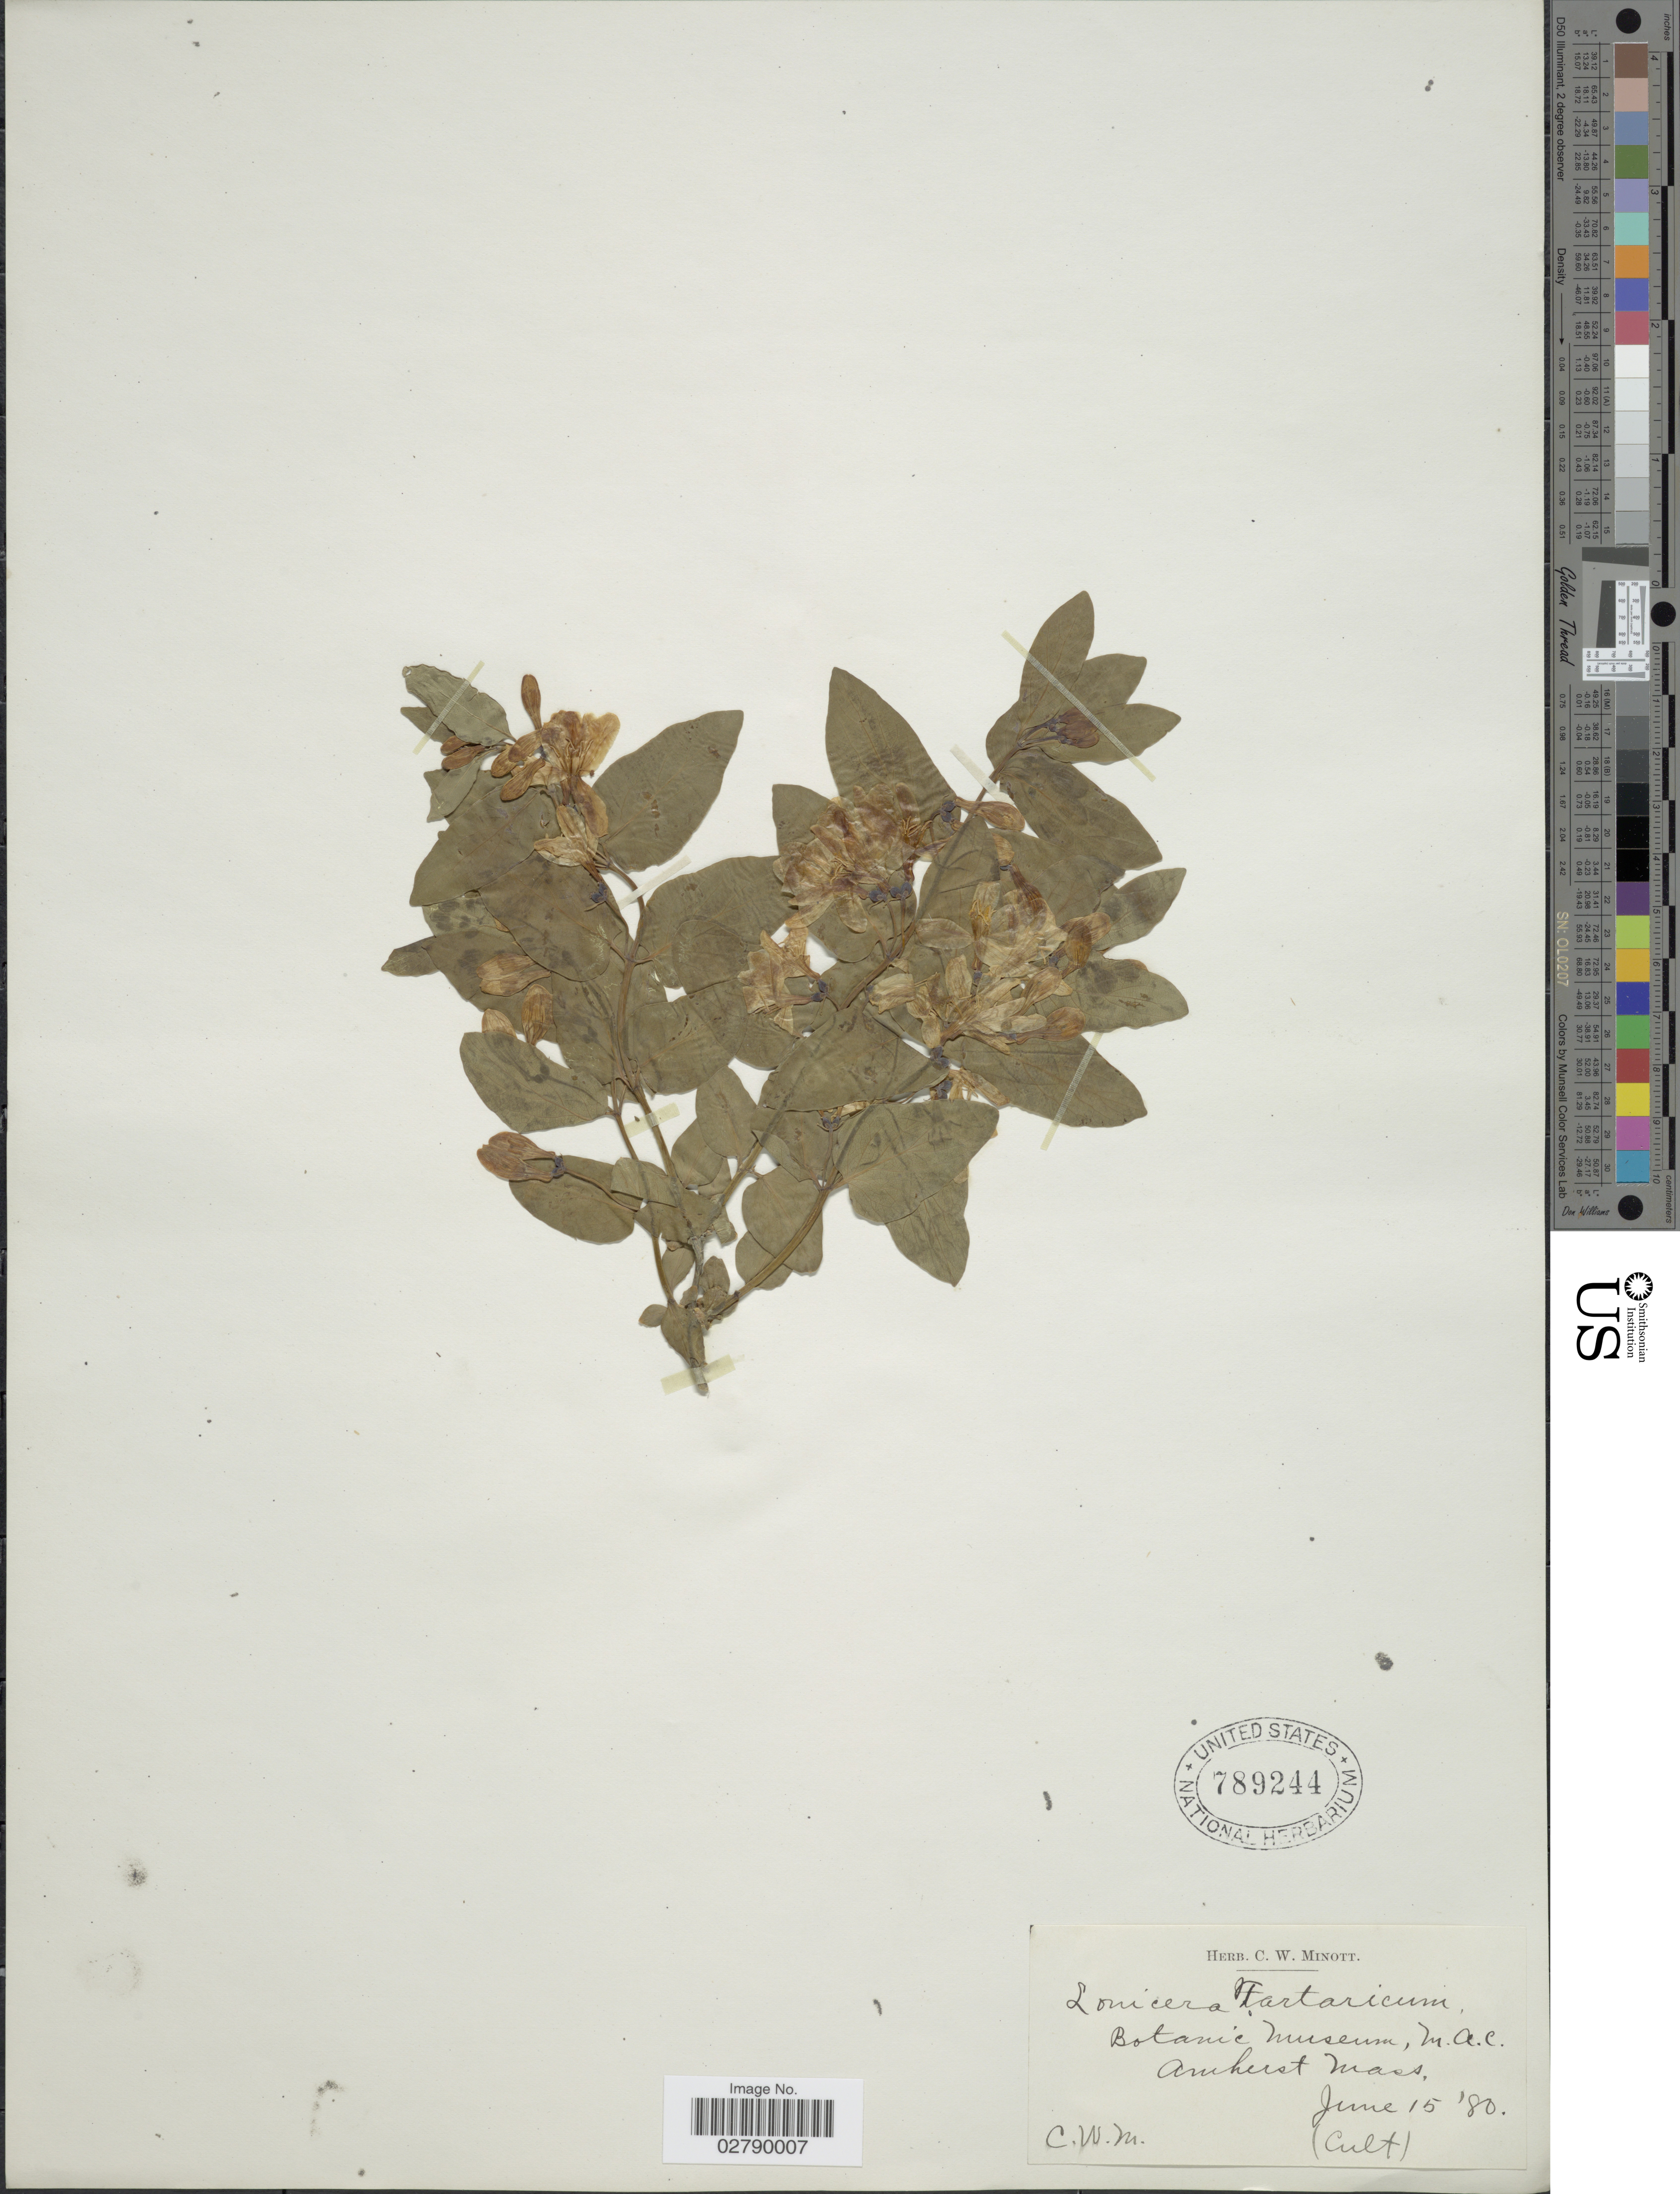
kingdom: Plantae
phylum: Tracheophyta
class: Magnoliopsida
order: Dipsacales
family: Caprifoliaceae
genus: Lonicera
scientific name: Lonicera tatarica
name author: L.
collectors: C. Minott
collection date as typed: Transcribed d/m/y: 15/6/80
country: United States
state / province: Massachusetts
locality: Botanic Museum, M.A.C. Amherst.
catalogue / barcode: US 789244